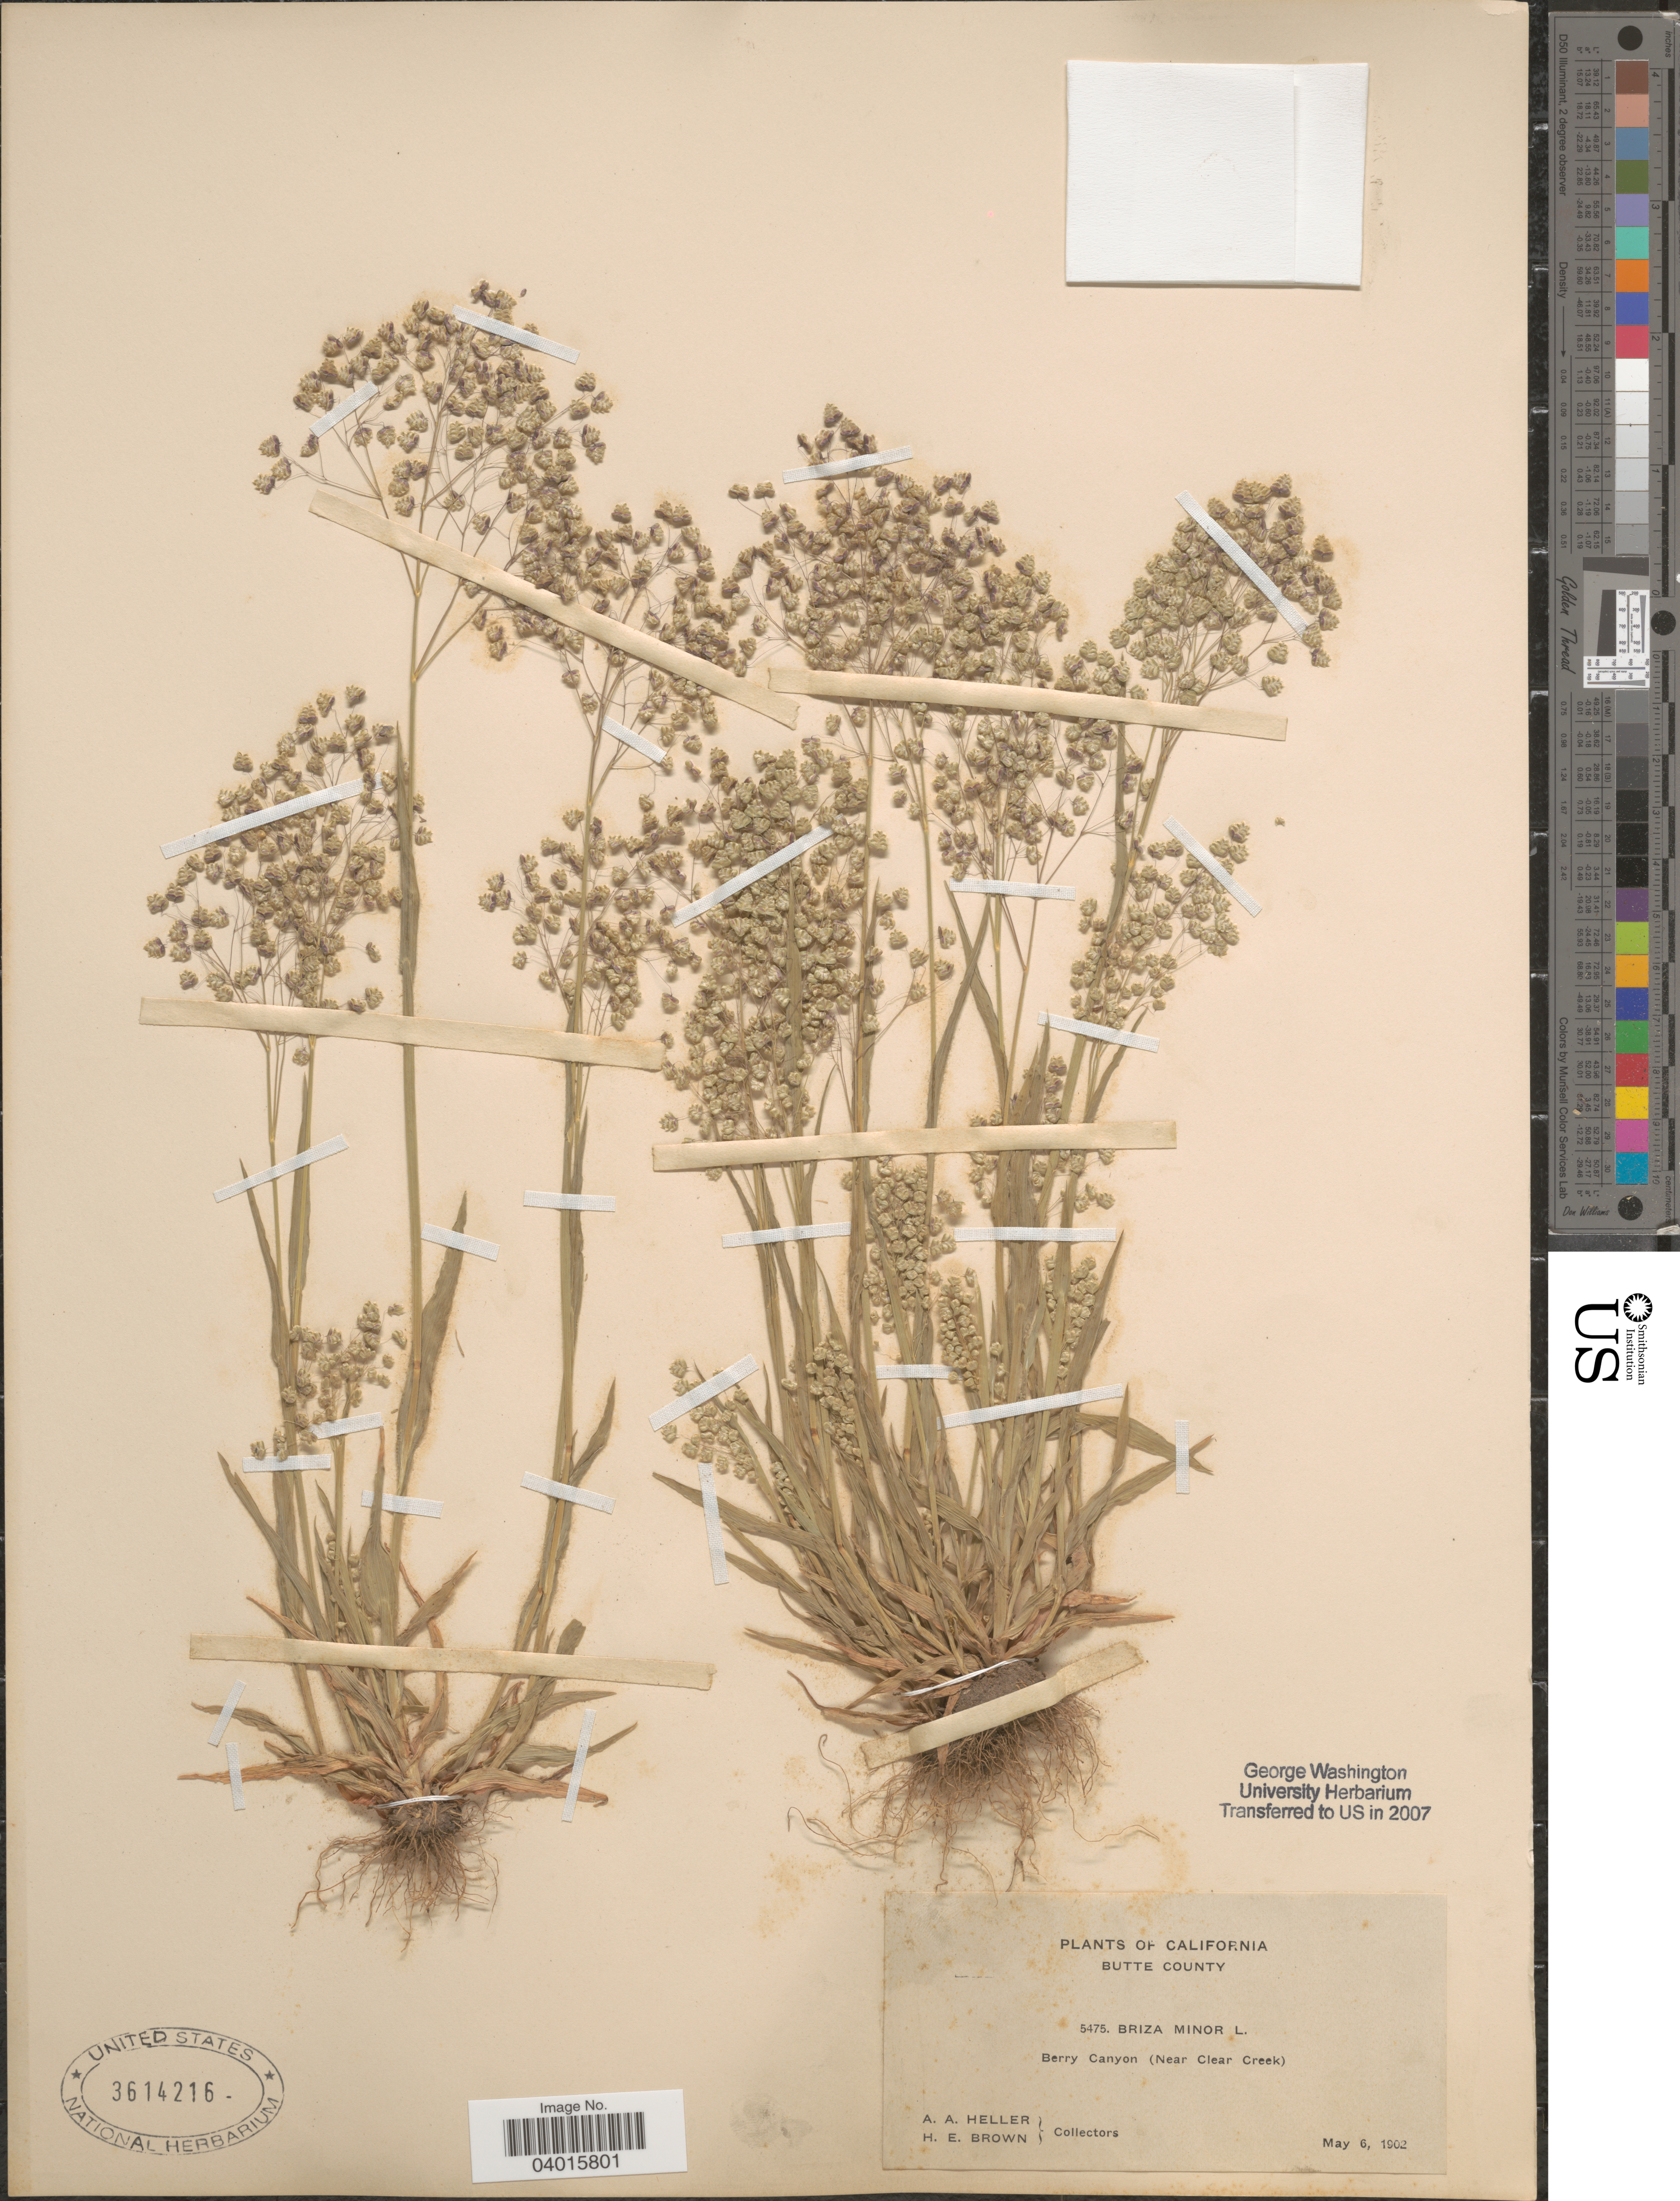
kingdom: Plantae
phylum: Tracheophyta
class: Liliopsida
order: Poales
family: Poaceae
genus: Briza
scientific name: Briza minor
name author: L.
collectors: A. A. Heller & H. E. Brown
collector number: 5475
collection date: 1902-05-06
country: United States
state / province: California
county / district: Butte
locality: Butte County. Berry Canyon (Near Clear Creek).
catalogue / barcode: US 3614216